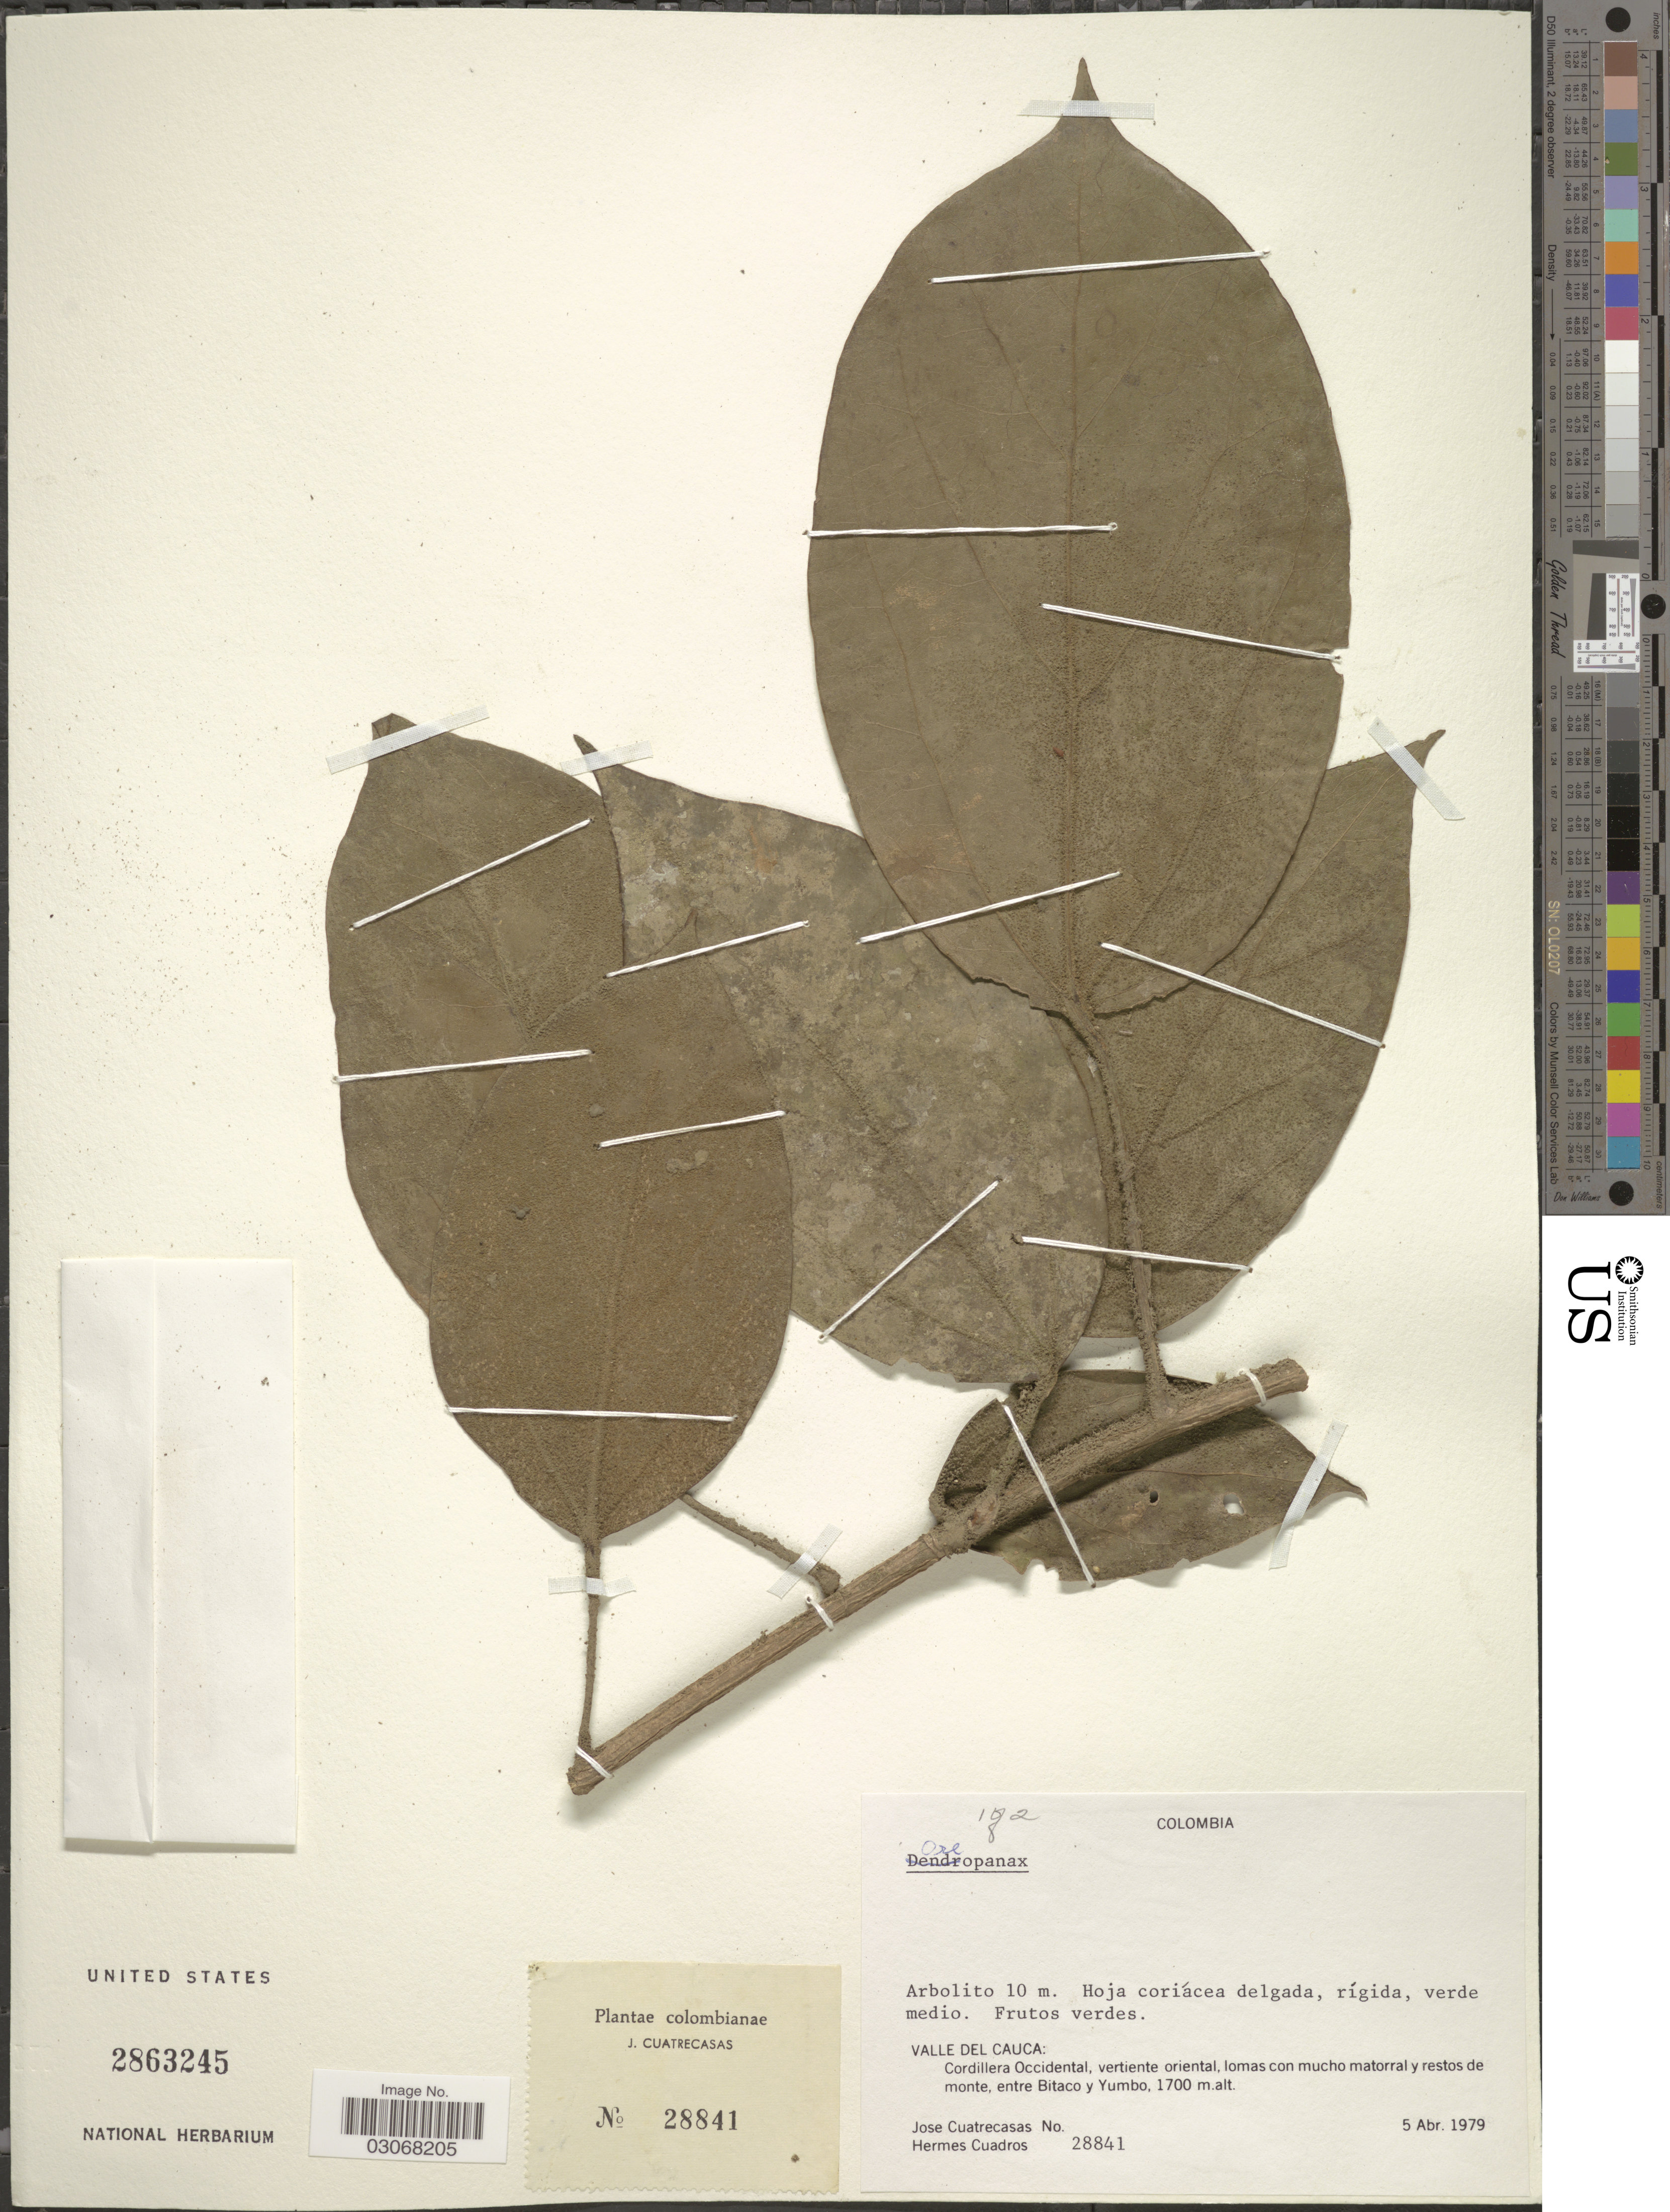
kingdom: Plantae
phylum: Tracheophyta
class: Magnoliopsida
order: Apiales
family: Araliaceae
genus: Oreopanax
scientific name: Oreopanax sp.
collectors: J. Cuatrecasas & H. Cuadros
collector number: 28841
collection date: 1979-04-05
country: Colombia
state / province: Valle del Cauca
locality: Valle del Cauca: Cordillera Occidental, vertiente oriental, lomas con mucho matorral y restos de monte, entre Bitaco y Yumbo.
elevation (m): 1700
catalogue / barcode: US 2863245